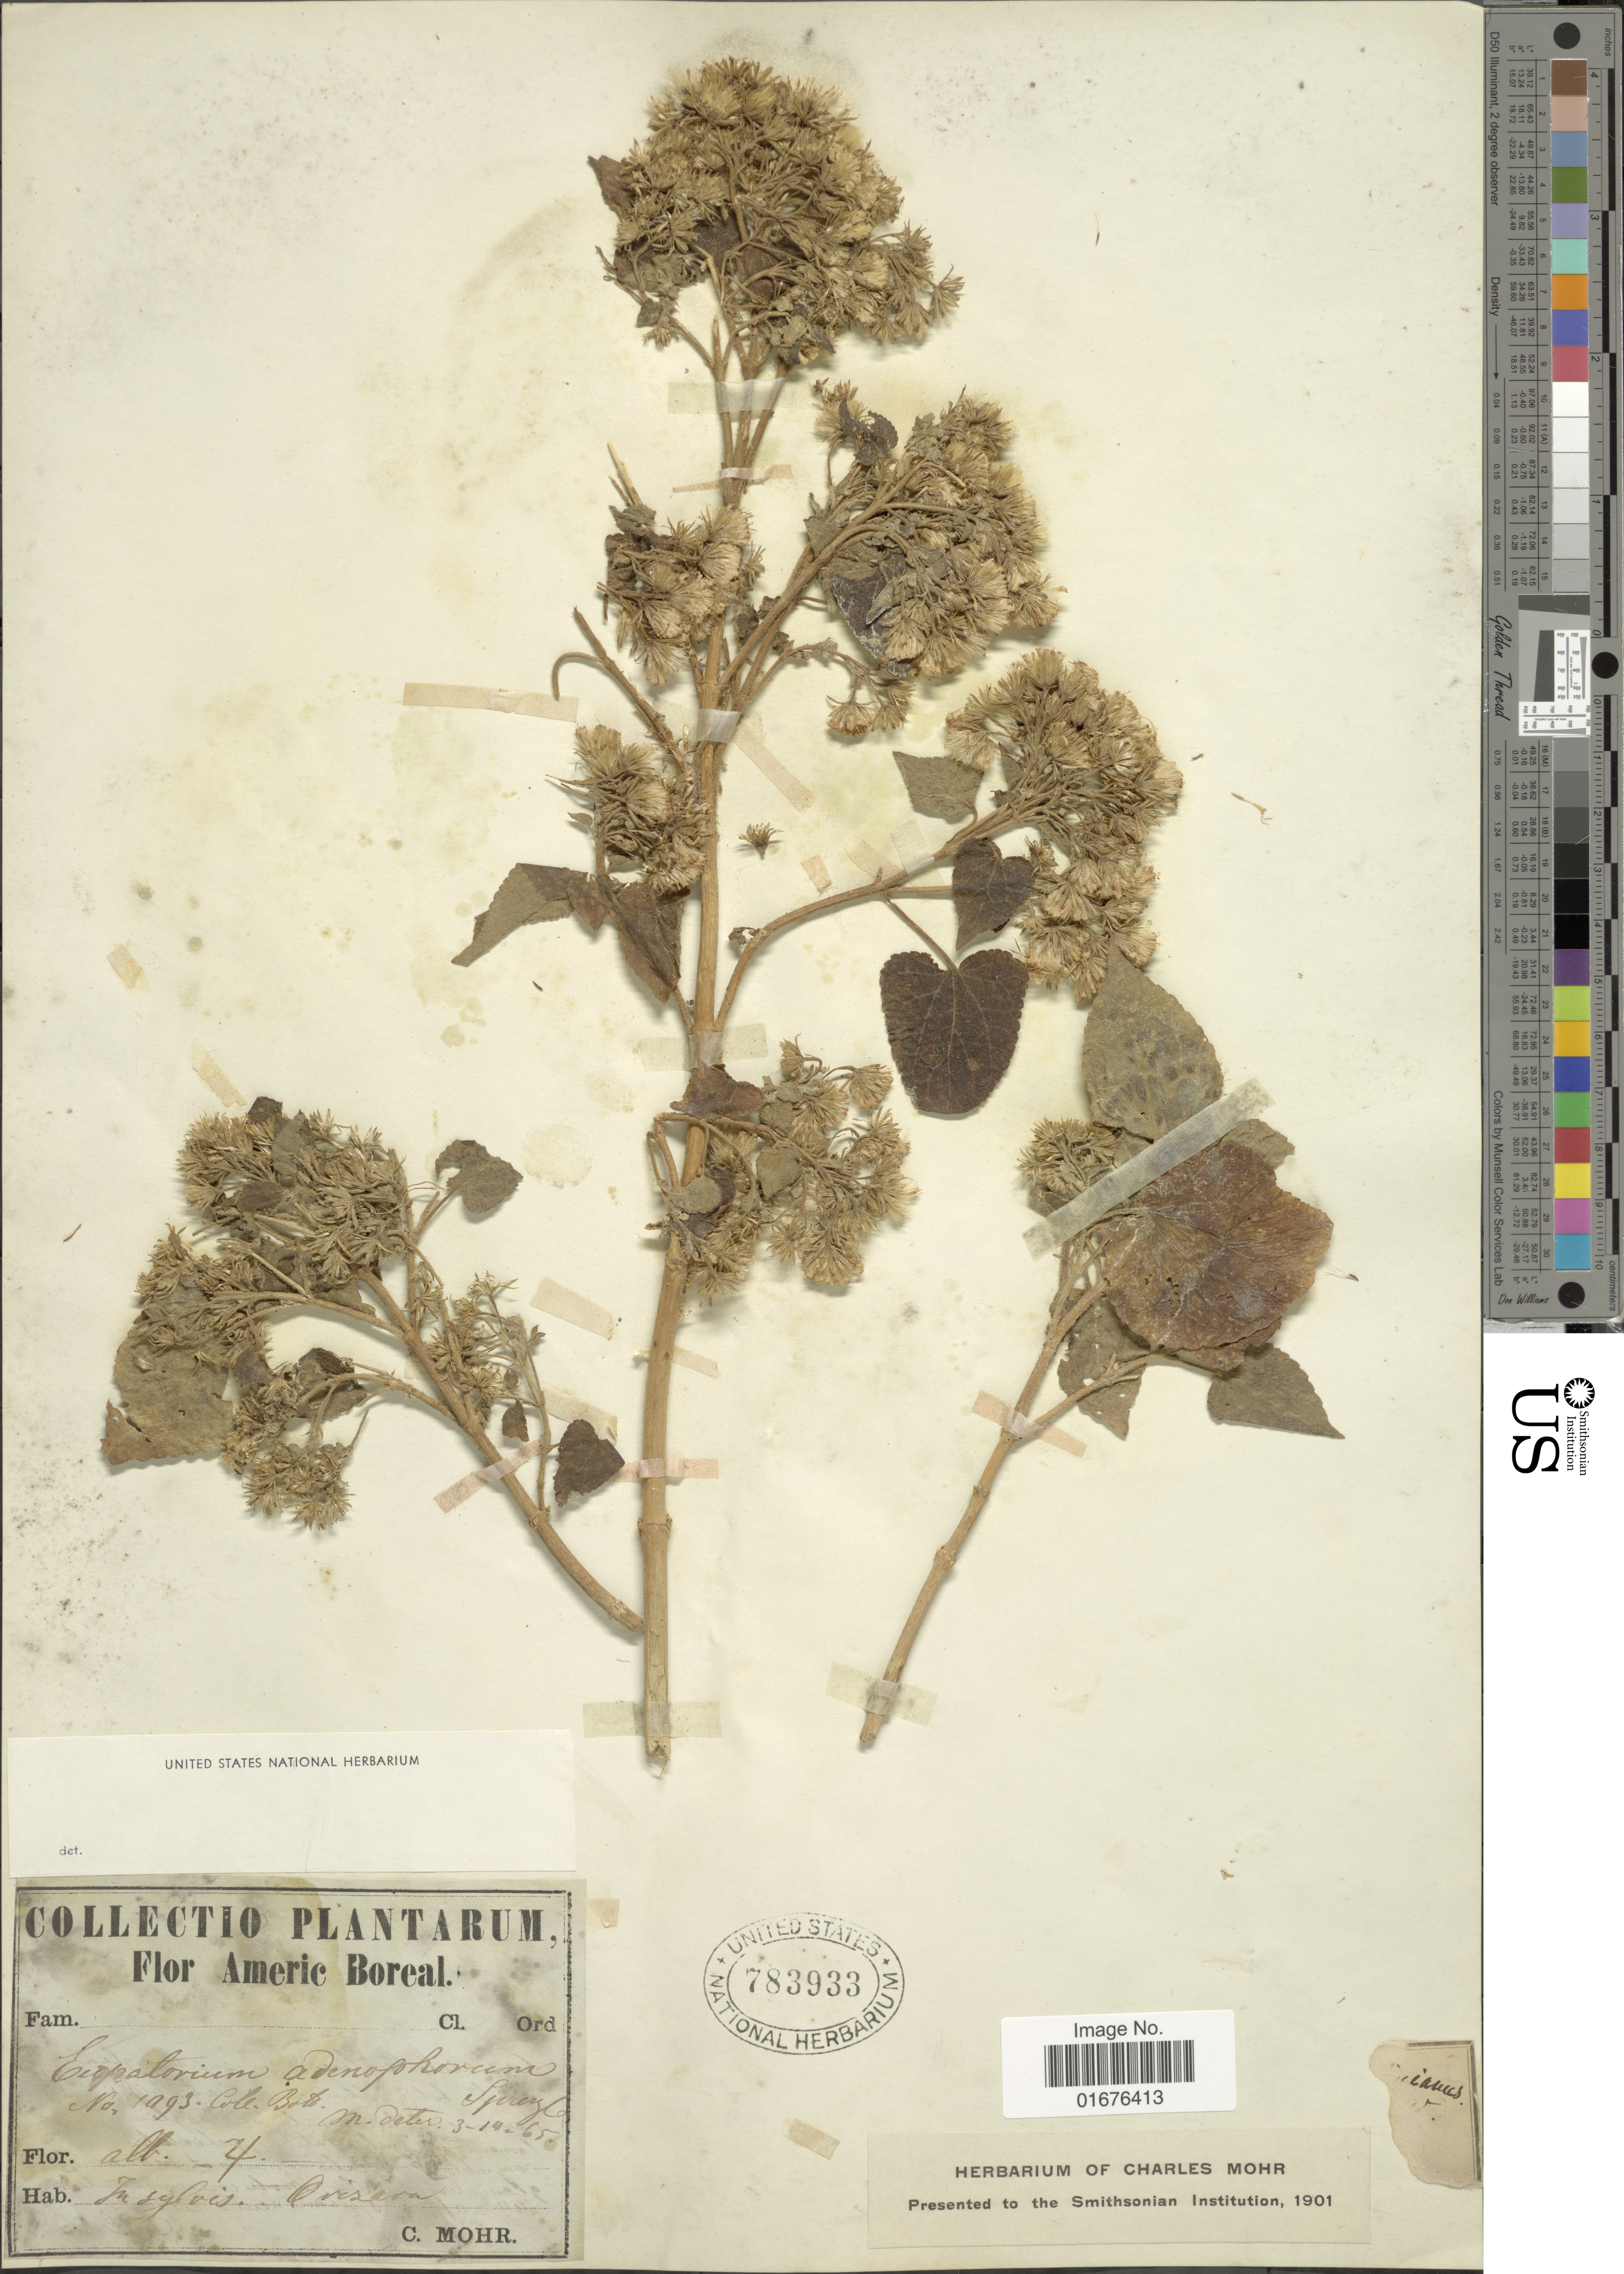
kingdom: Plantae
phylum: Tracheophyta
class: Magnoliopsida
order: Asterales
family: Asteraceae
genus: Ageratina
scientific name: Ageratina petiolaris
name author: (Moc. & Sessé ex DC.) R.M. King & H. Rob.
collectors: C. T. Mohr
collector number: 1093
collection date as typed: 3-14-65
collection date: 1865-03-14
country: Mexico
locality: Orizaba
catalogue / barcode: US 783933